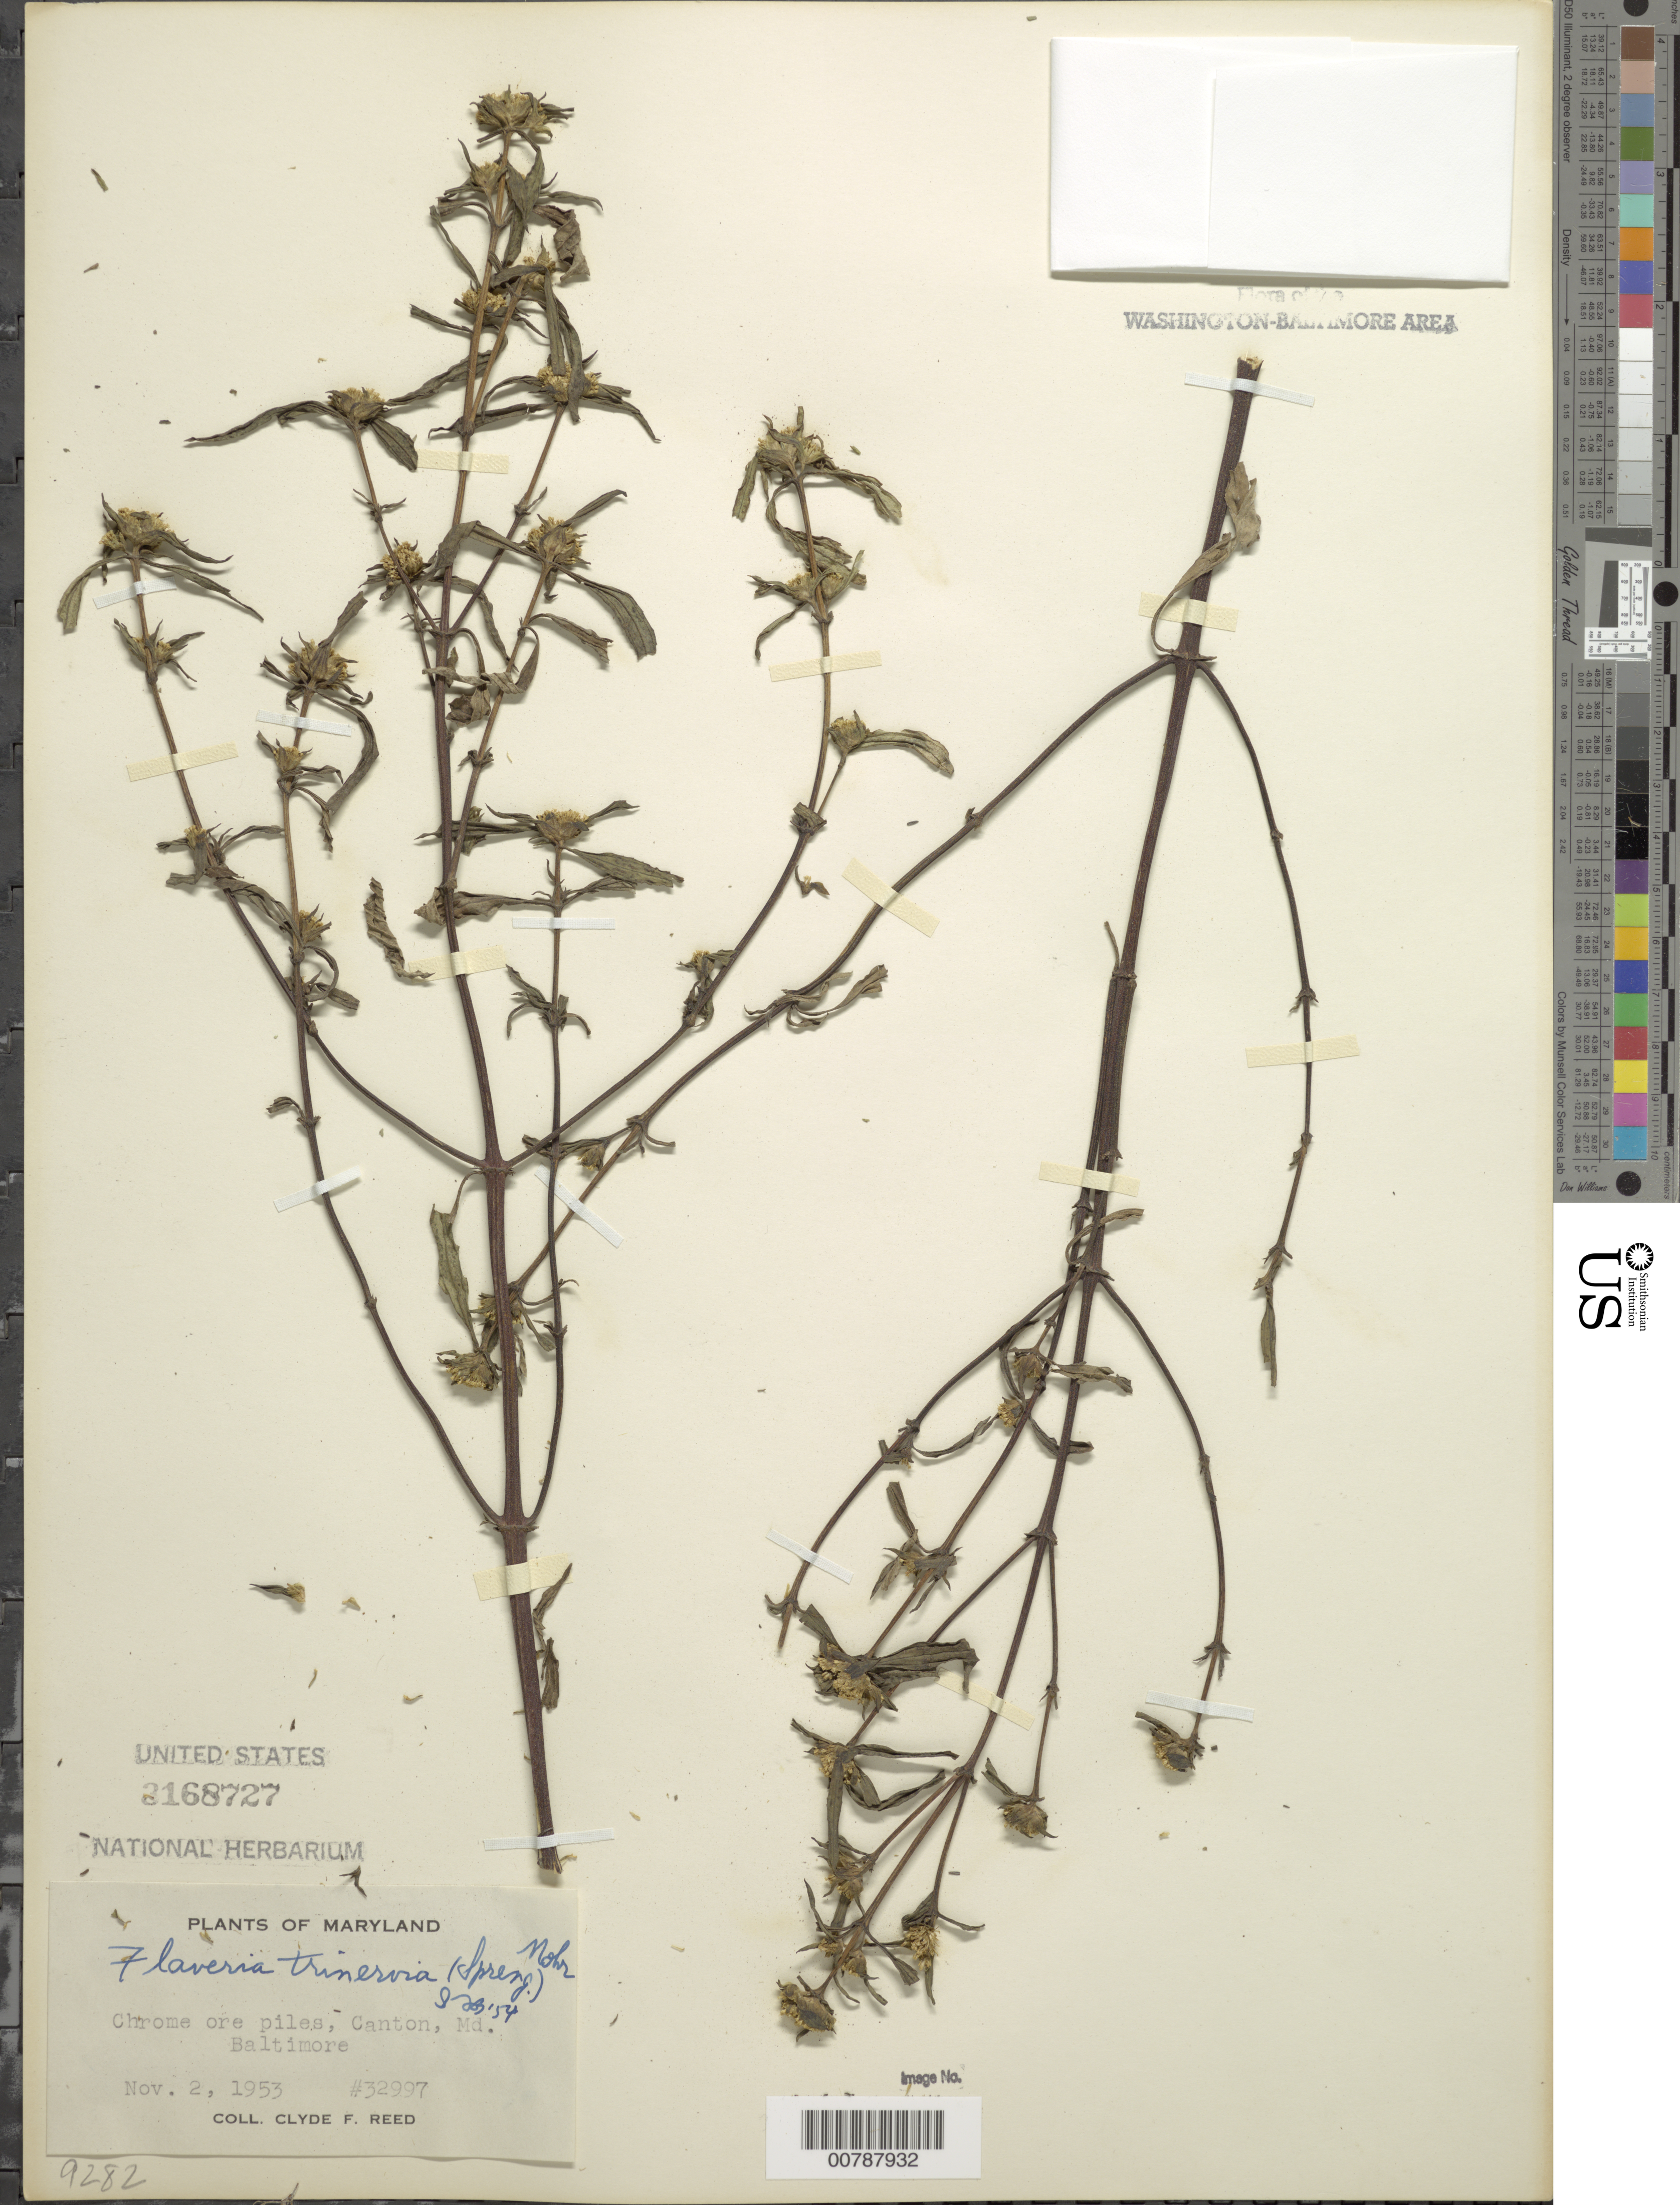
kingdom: Plantae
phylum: Tracheophyta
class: Magnoliopsida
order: Asterales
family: Asteraceae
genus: Flaveria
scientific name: Flaveria trinervia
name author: (Spreng.) C. Mohr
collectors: C. F. Reed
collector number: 32997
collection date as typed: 02 Nov 1953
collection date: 1953-11-02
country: United States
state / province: Maryland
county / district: City of Baltimore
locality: Canton, Baltimore, chrome ore piles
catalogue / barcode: US 3168727